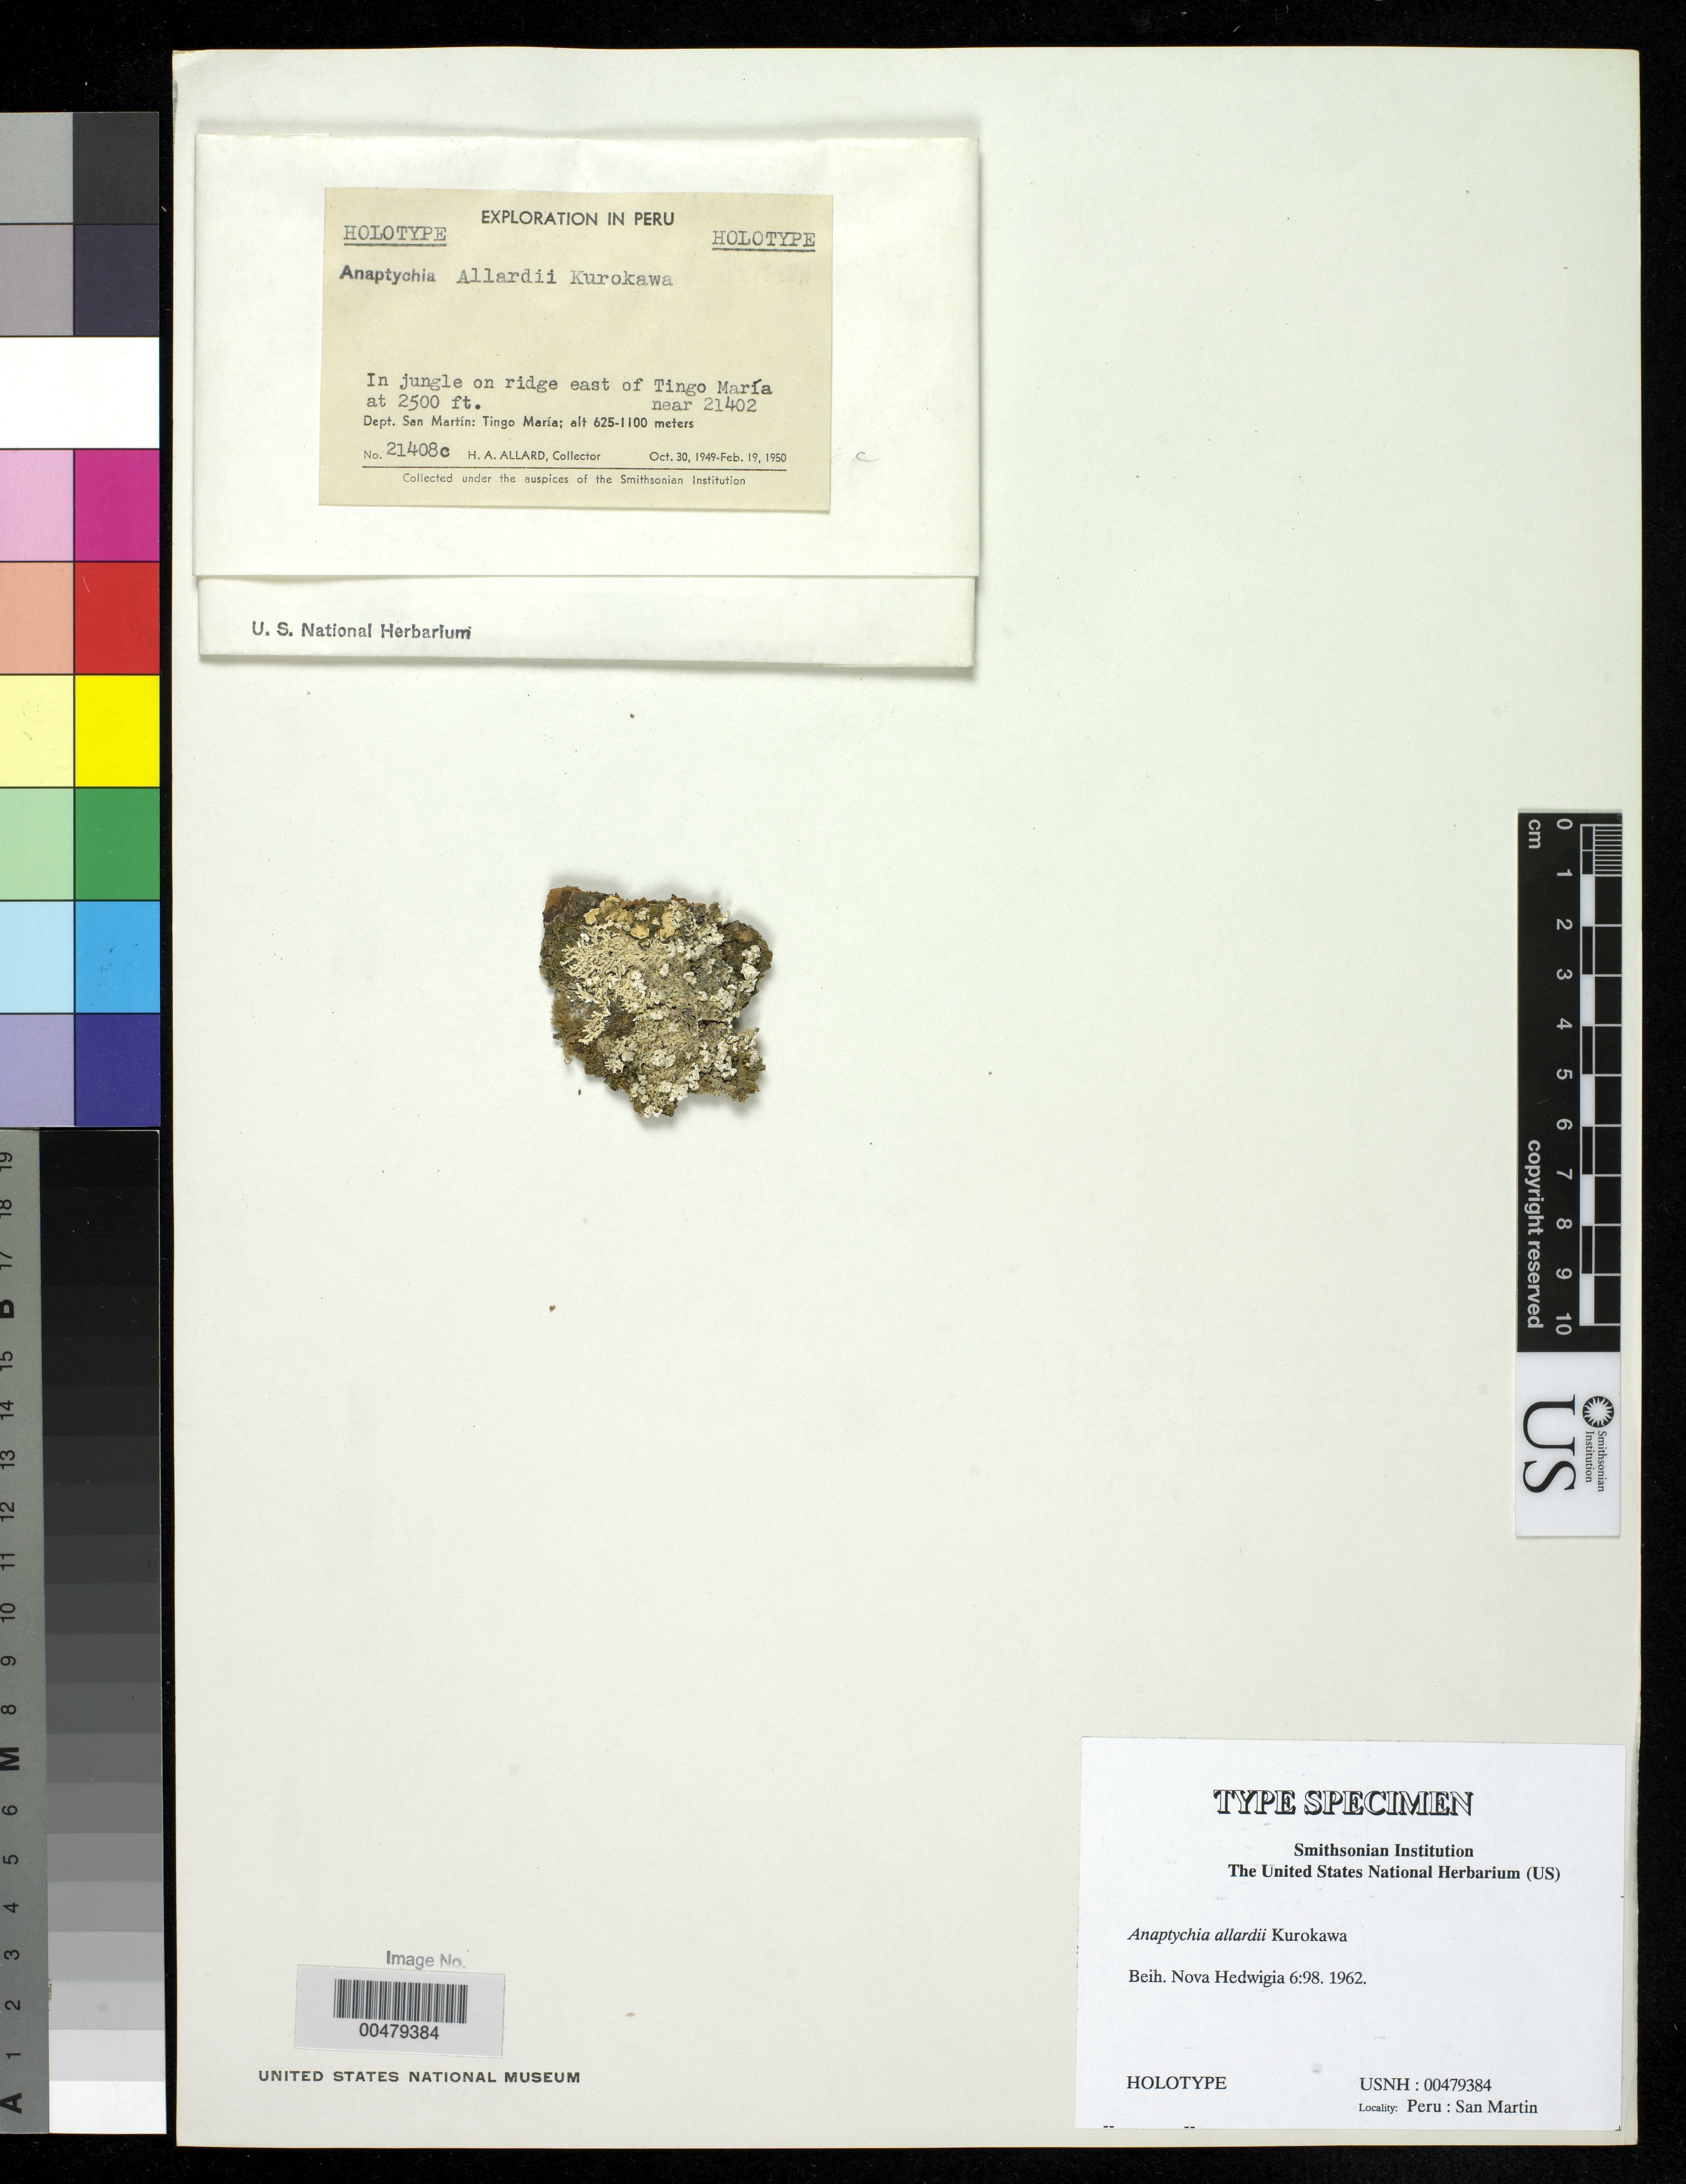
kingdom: Fungi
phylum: Ascomycota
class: Lecanoromycetes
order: Caliciales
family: Physciaceae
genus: Anaptychia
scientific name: Anaptychia allardii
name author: Kurok.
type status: Holotype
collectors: H. A. Allard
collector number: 21408 c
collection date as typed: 30 Oct 1949 to 19 Feb 1950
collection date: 1949-10-30/1950-02-19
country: Peru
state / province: San Martín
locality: Ridge E of Tingo Maria near 21402.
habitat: in jungle on ridge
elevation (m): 625